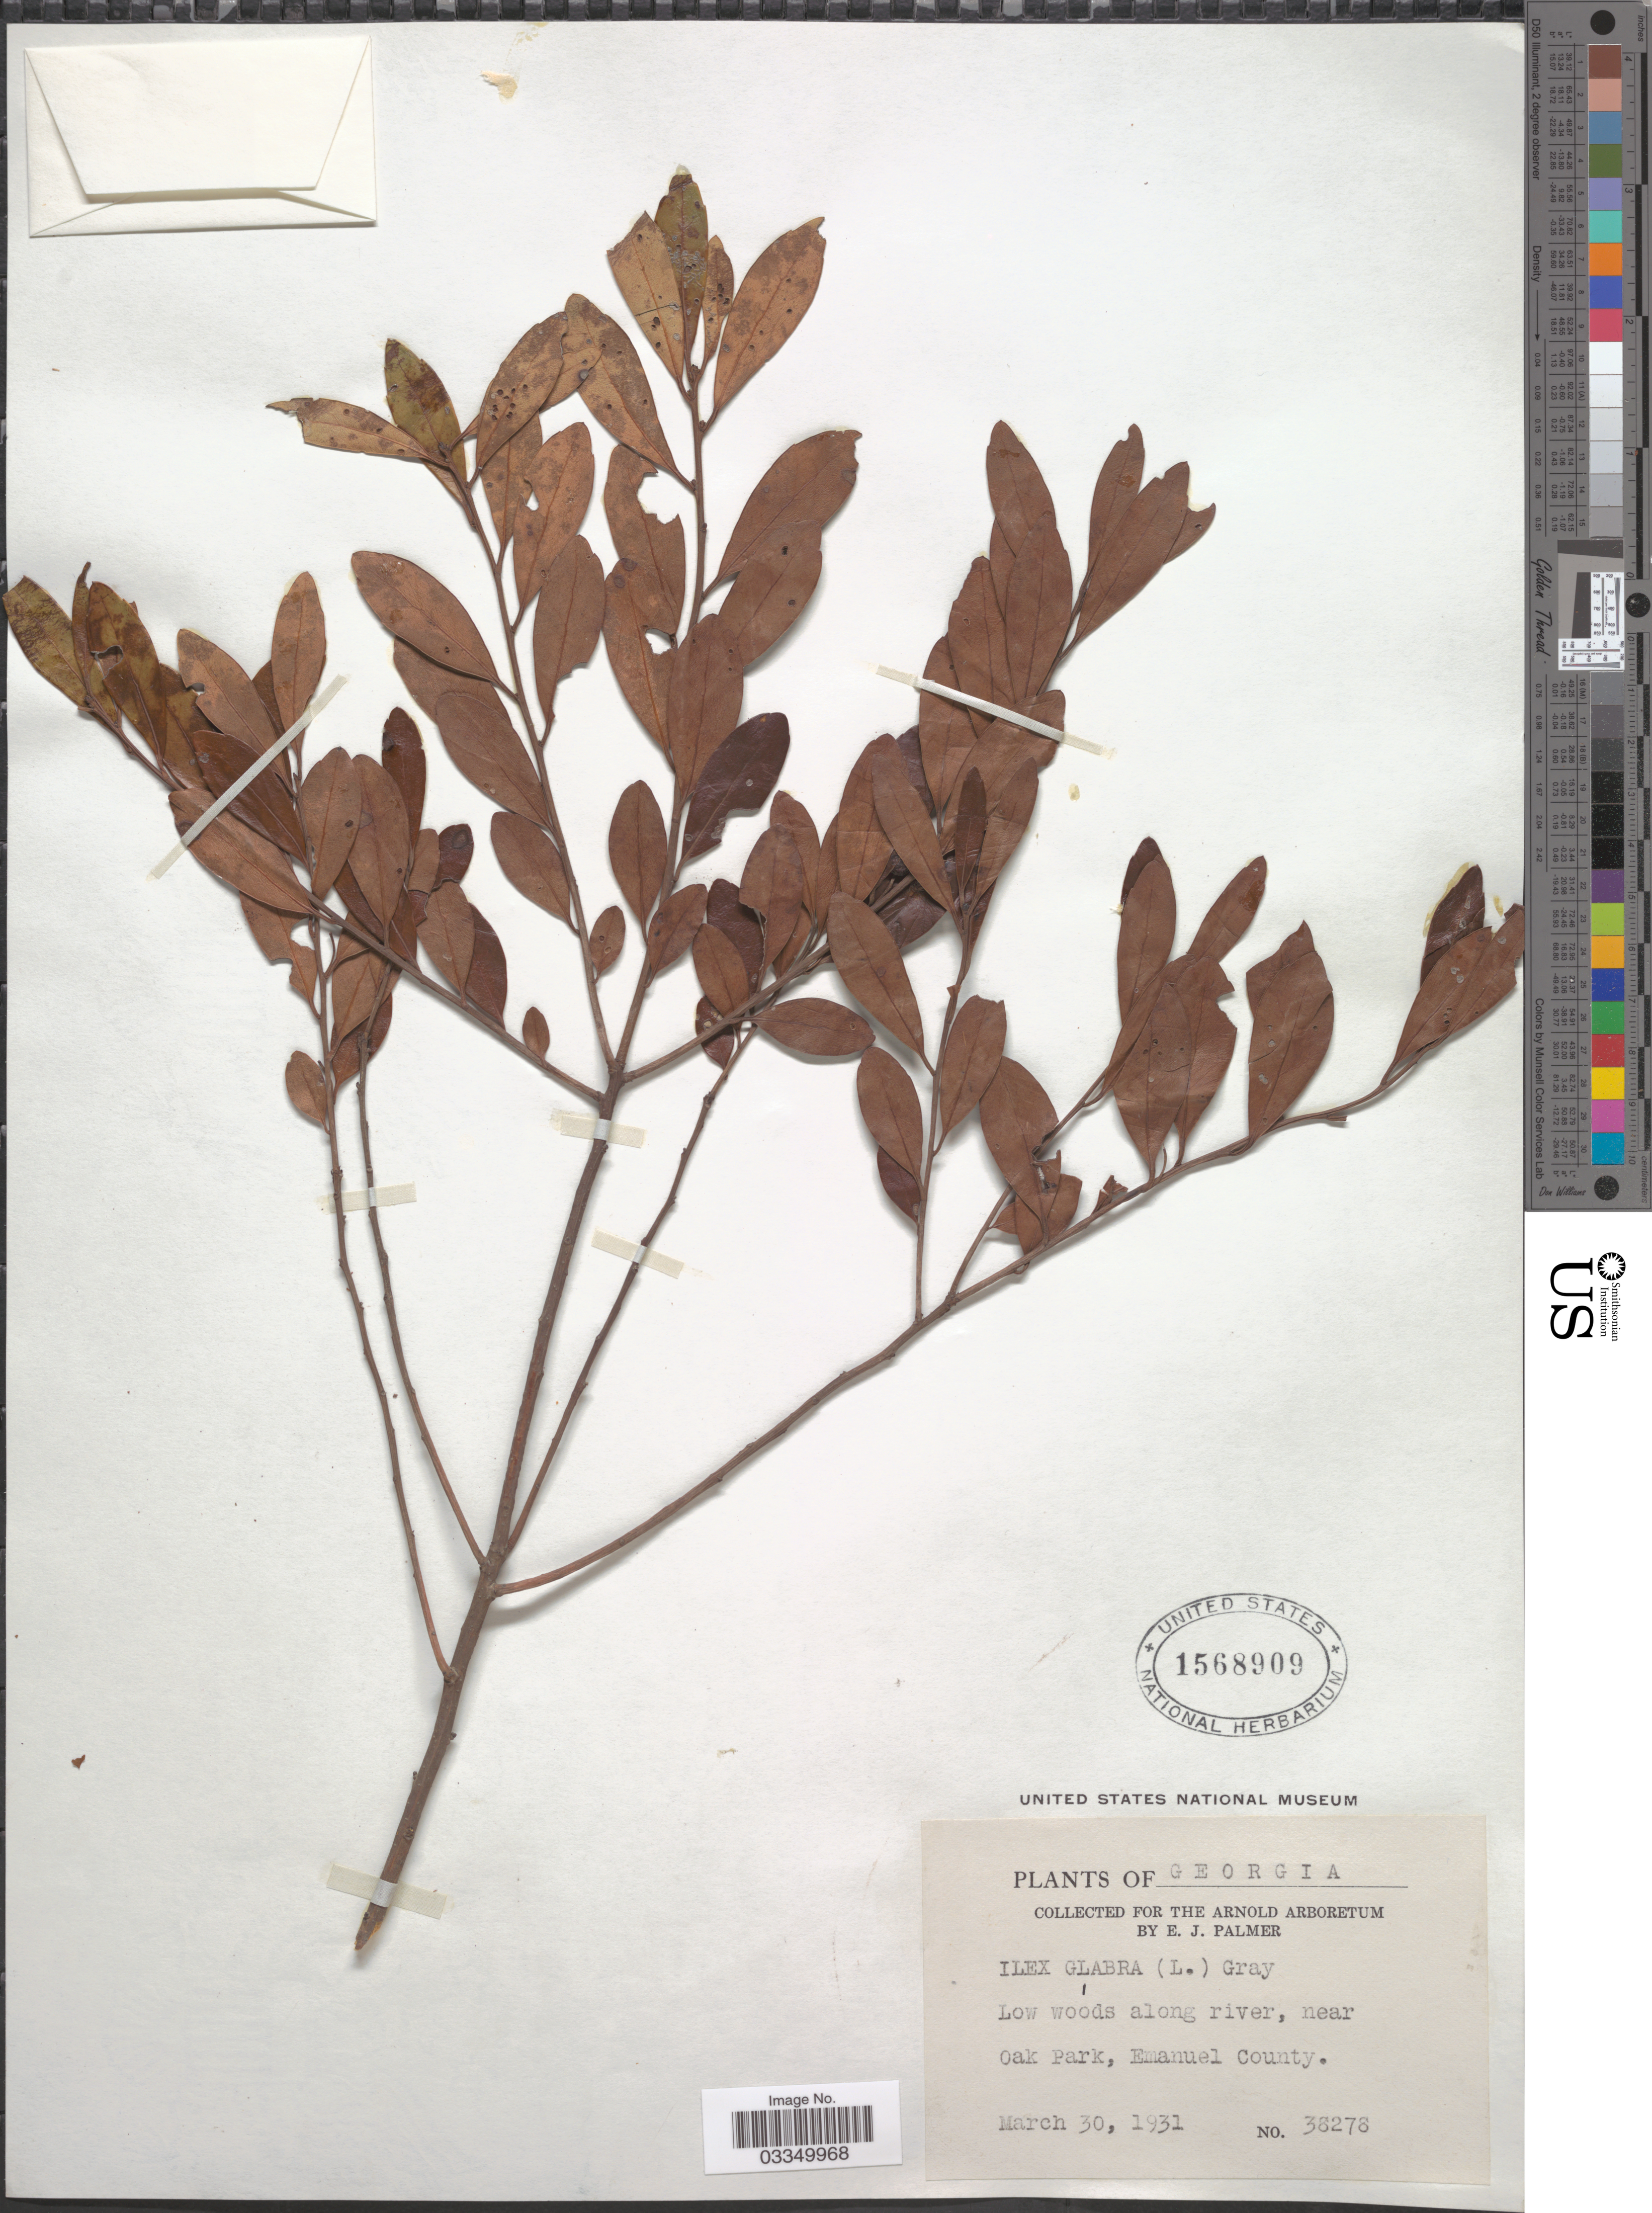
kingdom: Plantae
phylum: Tracheophyta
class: Magnoliopsida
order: Aquifoliales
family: Aquifoliaceae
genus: Ilex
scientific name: Ilex glabra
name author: (L.) A. Gray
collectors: E. J. Palmer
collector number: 38278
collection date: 1931-03-30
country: United States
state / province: Georgia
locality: Near Oak Park, Emanuel County.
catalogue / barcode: US 1568909